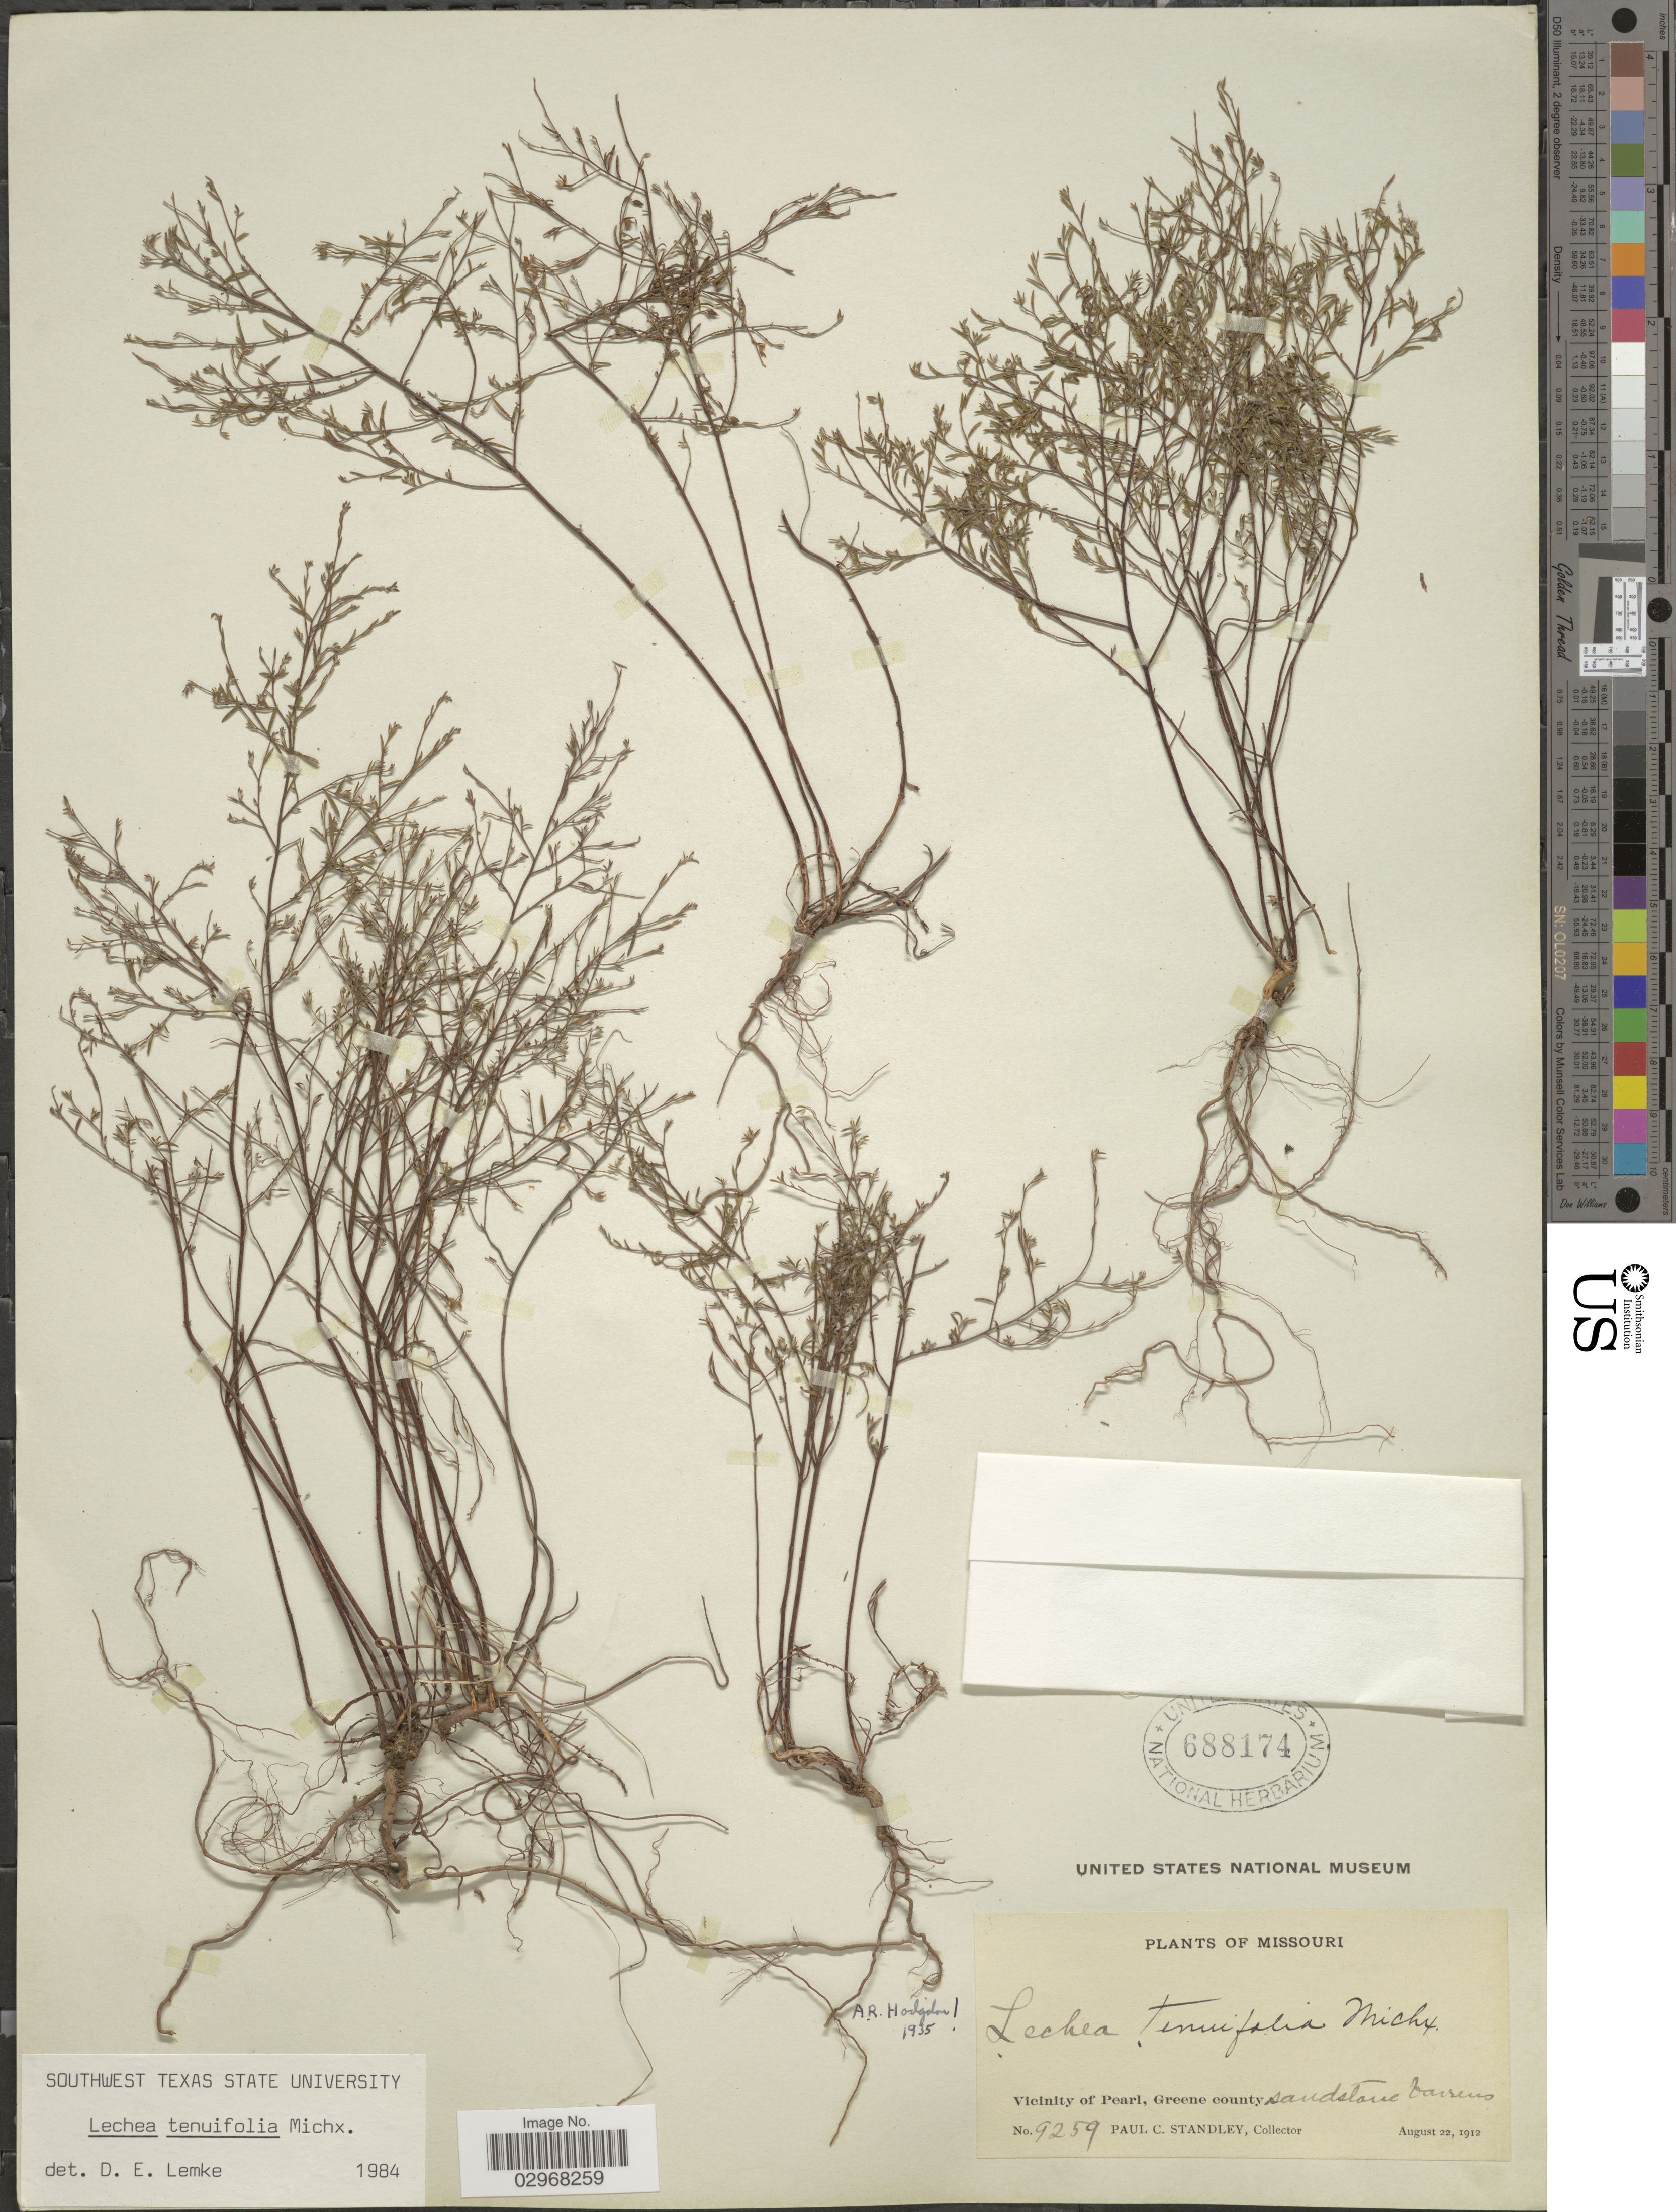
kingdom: Plantae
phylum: Tracheophyta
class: Magnoliopsida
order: Malvales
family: Cistaceae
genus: Lechea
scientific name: Lechea tenuifolia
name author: Michx.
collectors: P. C. Standley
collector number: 9259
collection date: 1912-08-22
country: United States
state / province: Missouri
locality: Vicinity of Pearl, Greene county. Sandstone barrens.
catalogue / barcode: US 688174